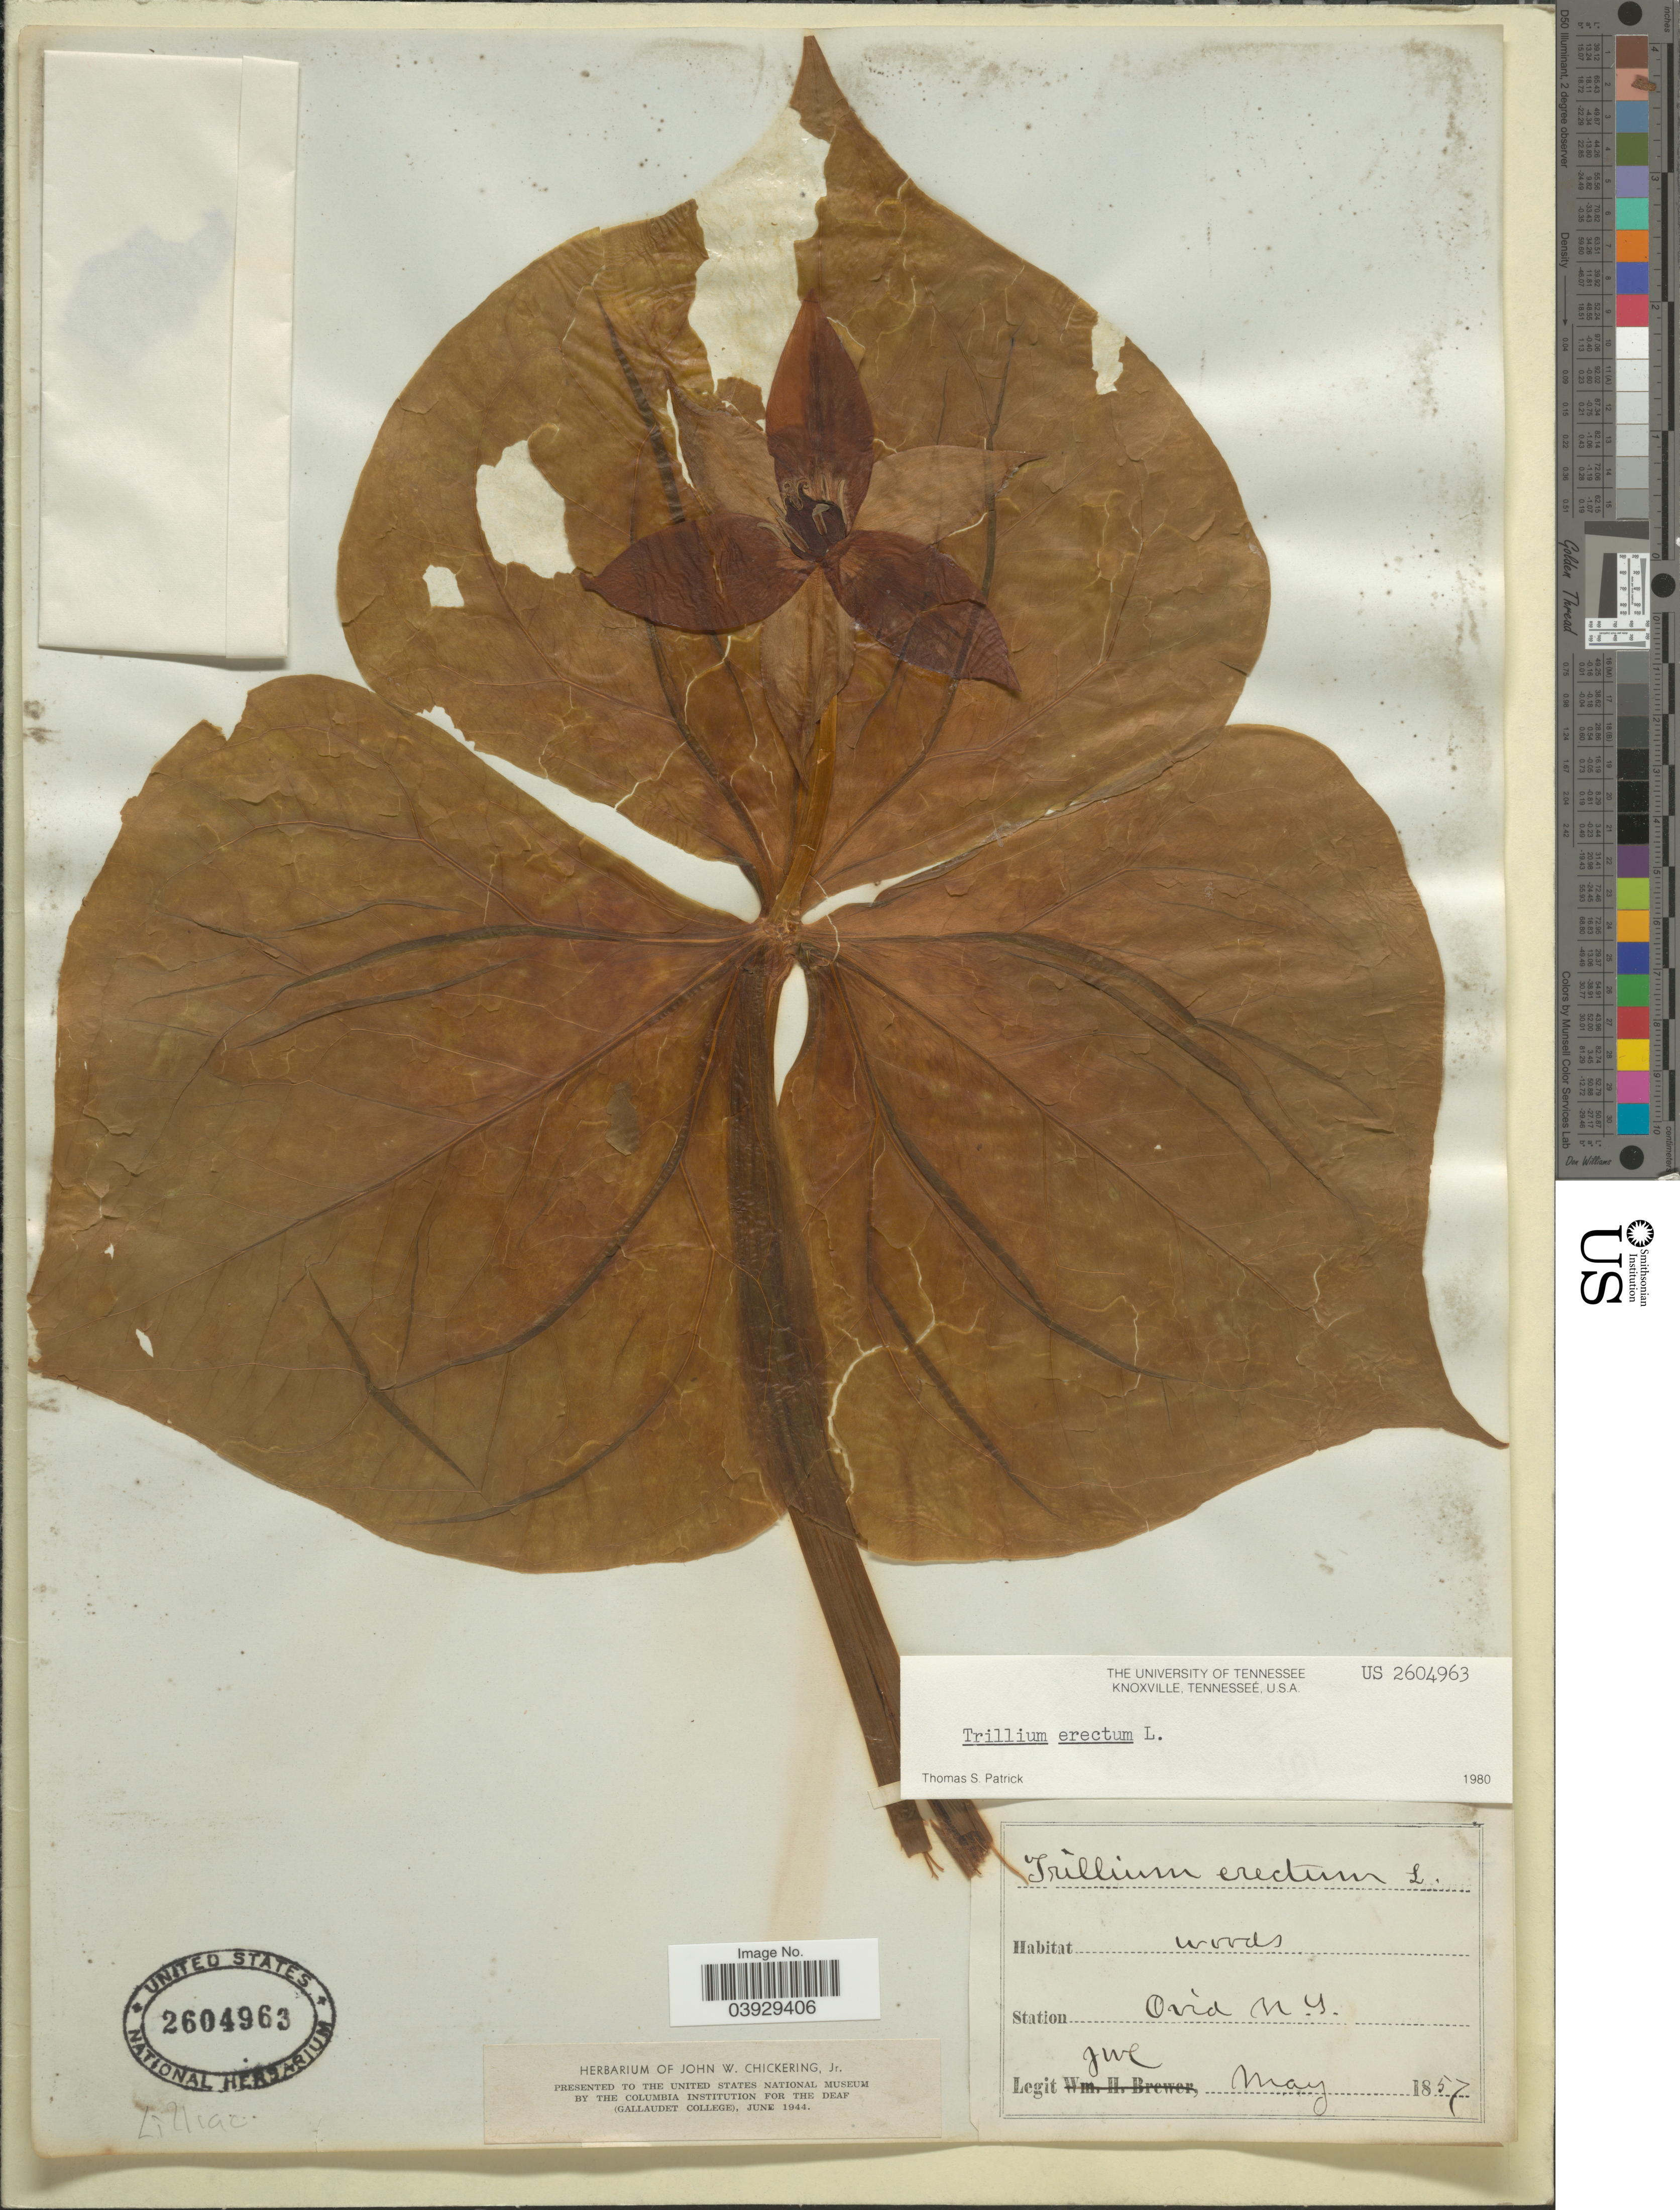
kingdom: Plantae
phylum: Tracheophyta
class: Liliopsida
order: Liliales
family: Melanthiaceae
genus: Trillium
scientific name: Trillium erectum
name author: L.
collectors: J. Chickering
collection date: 1857-05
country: United States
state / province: New York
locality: Station Ovid.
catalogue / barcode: US 2604963